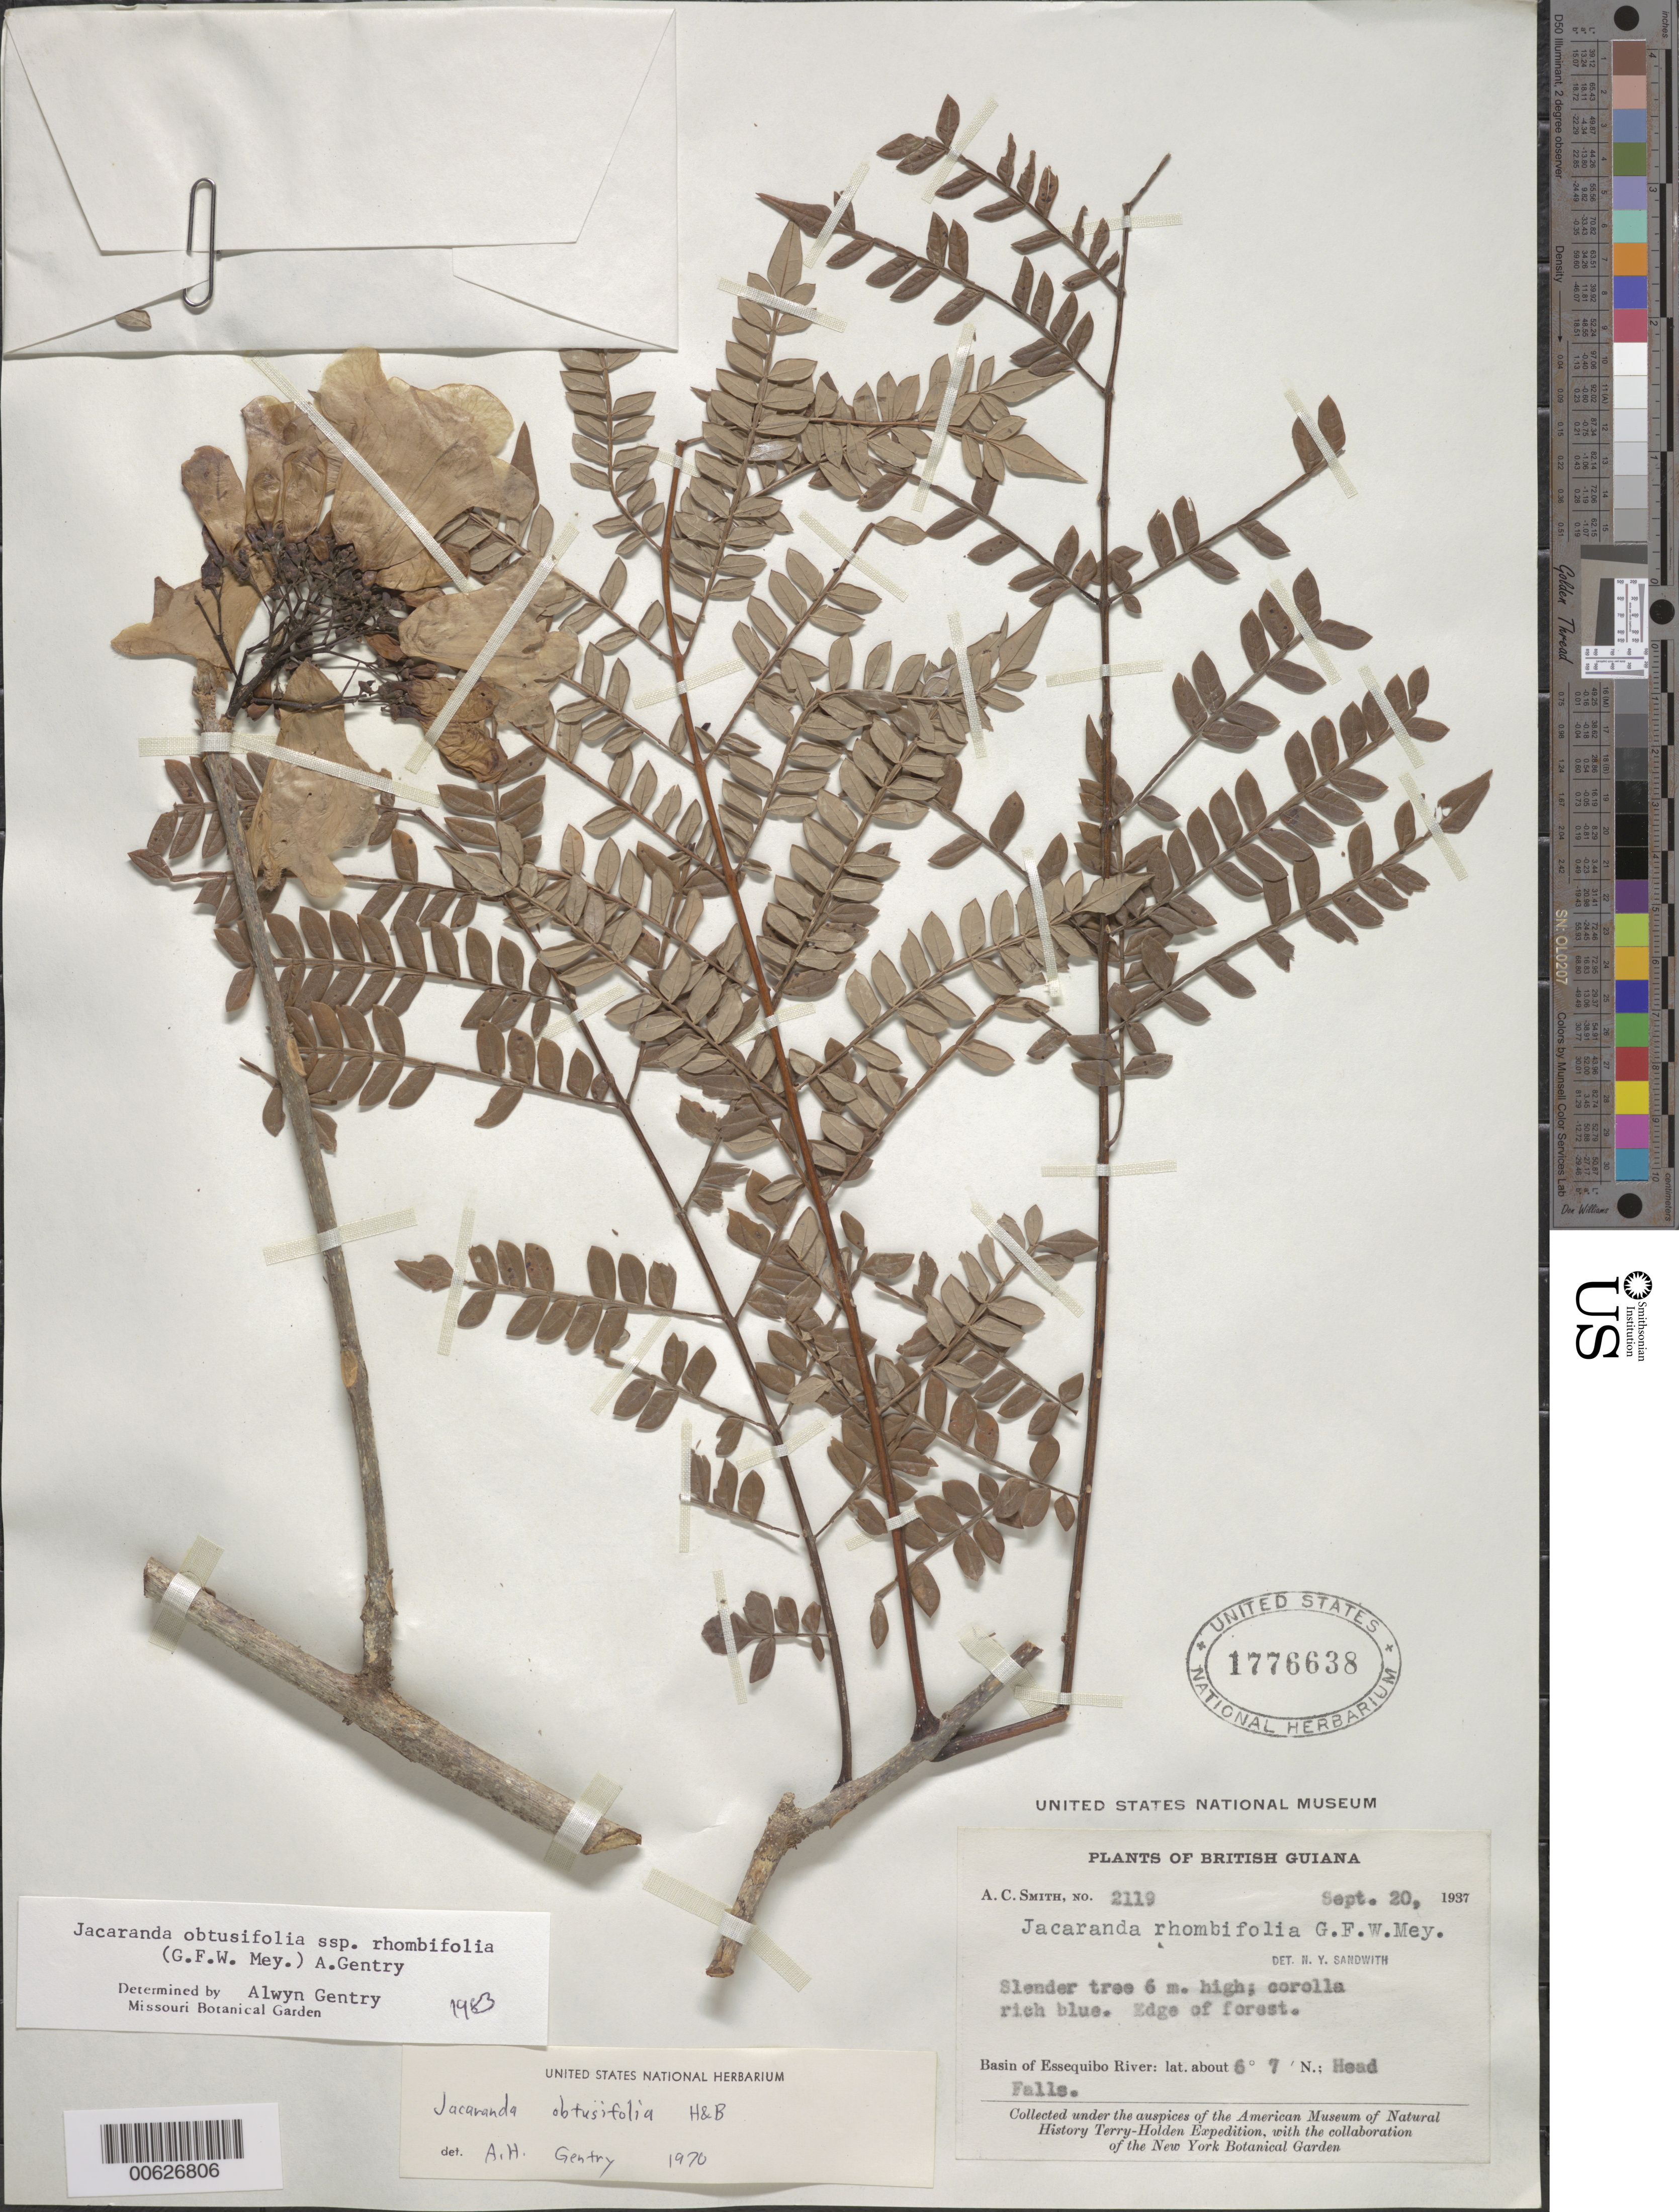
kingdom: Plantae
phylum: Tracheophyta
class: Magnoliopsida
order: Lamiales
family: Bignoniaceae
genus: Jacaranda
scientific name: Jacaranda obtusifolia subsp. rhombifolia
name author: (G. Mey.) A.H. Gentry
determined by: Gentry, A. H.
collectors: A. C. Smith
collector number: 2119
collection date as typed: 20-Sep-37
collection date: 1937-09-20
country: Guyana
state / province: Cuyuni-Mazaruni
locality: Head Falls, Essequibo River basin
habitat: Edge of forest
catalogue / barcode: US 1776638